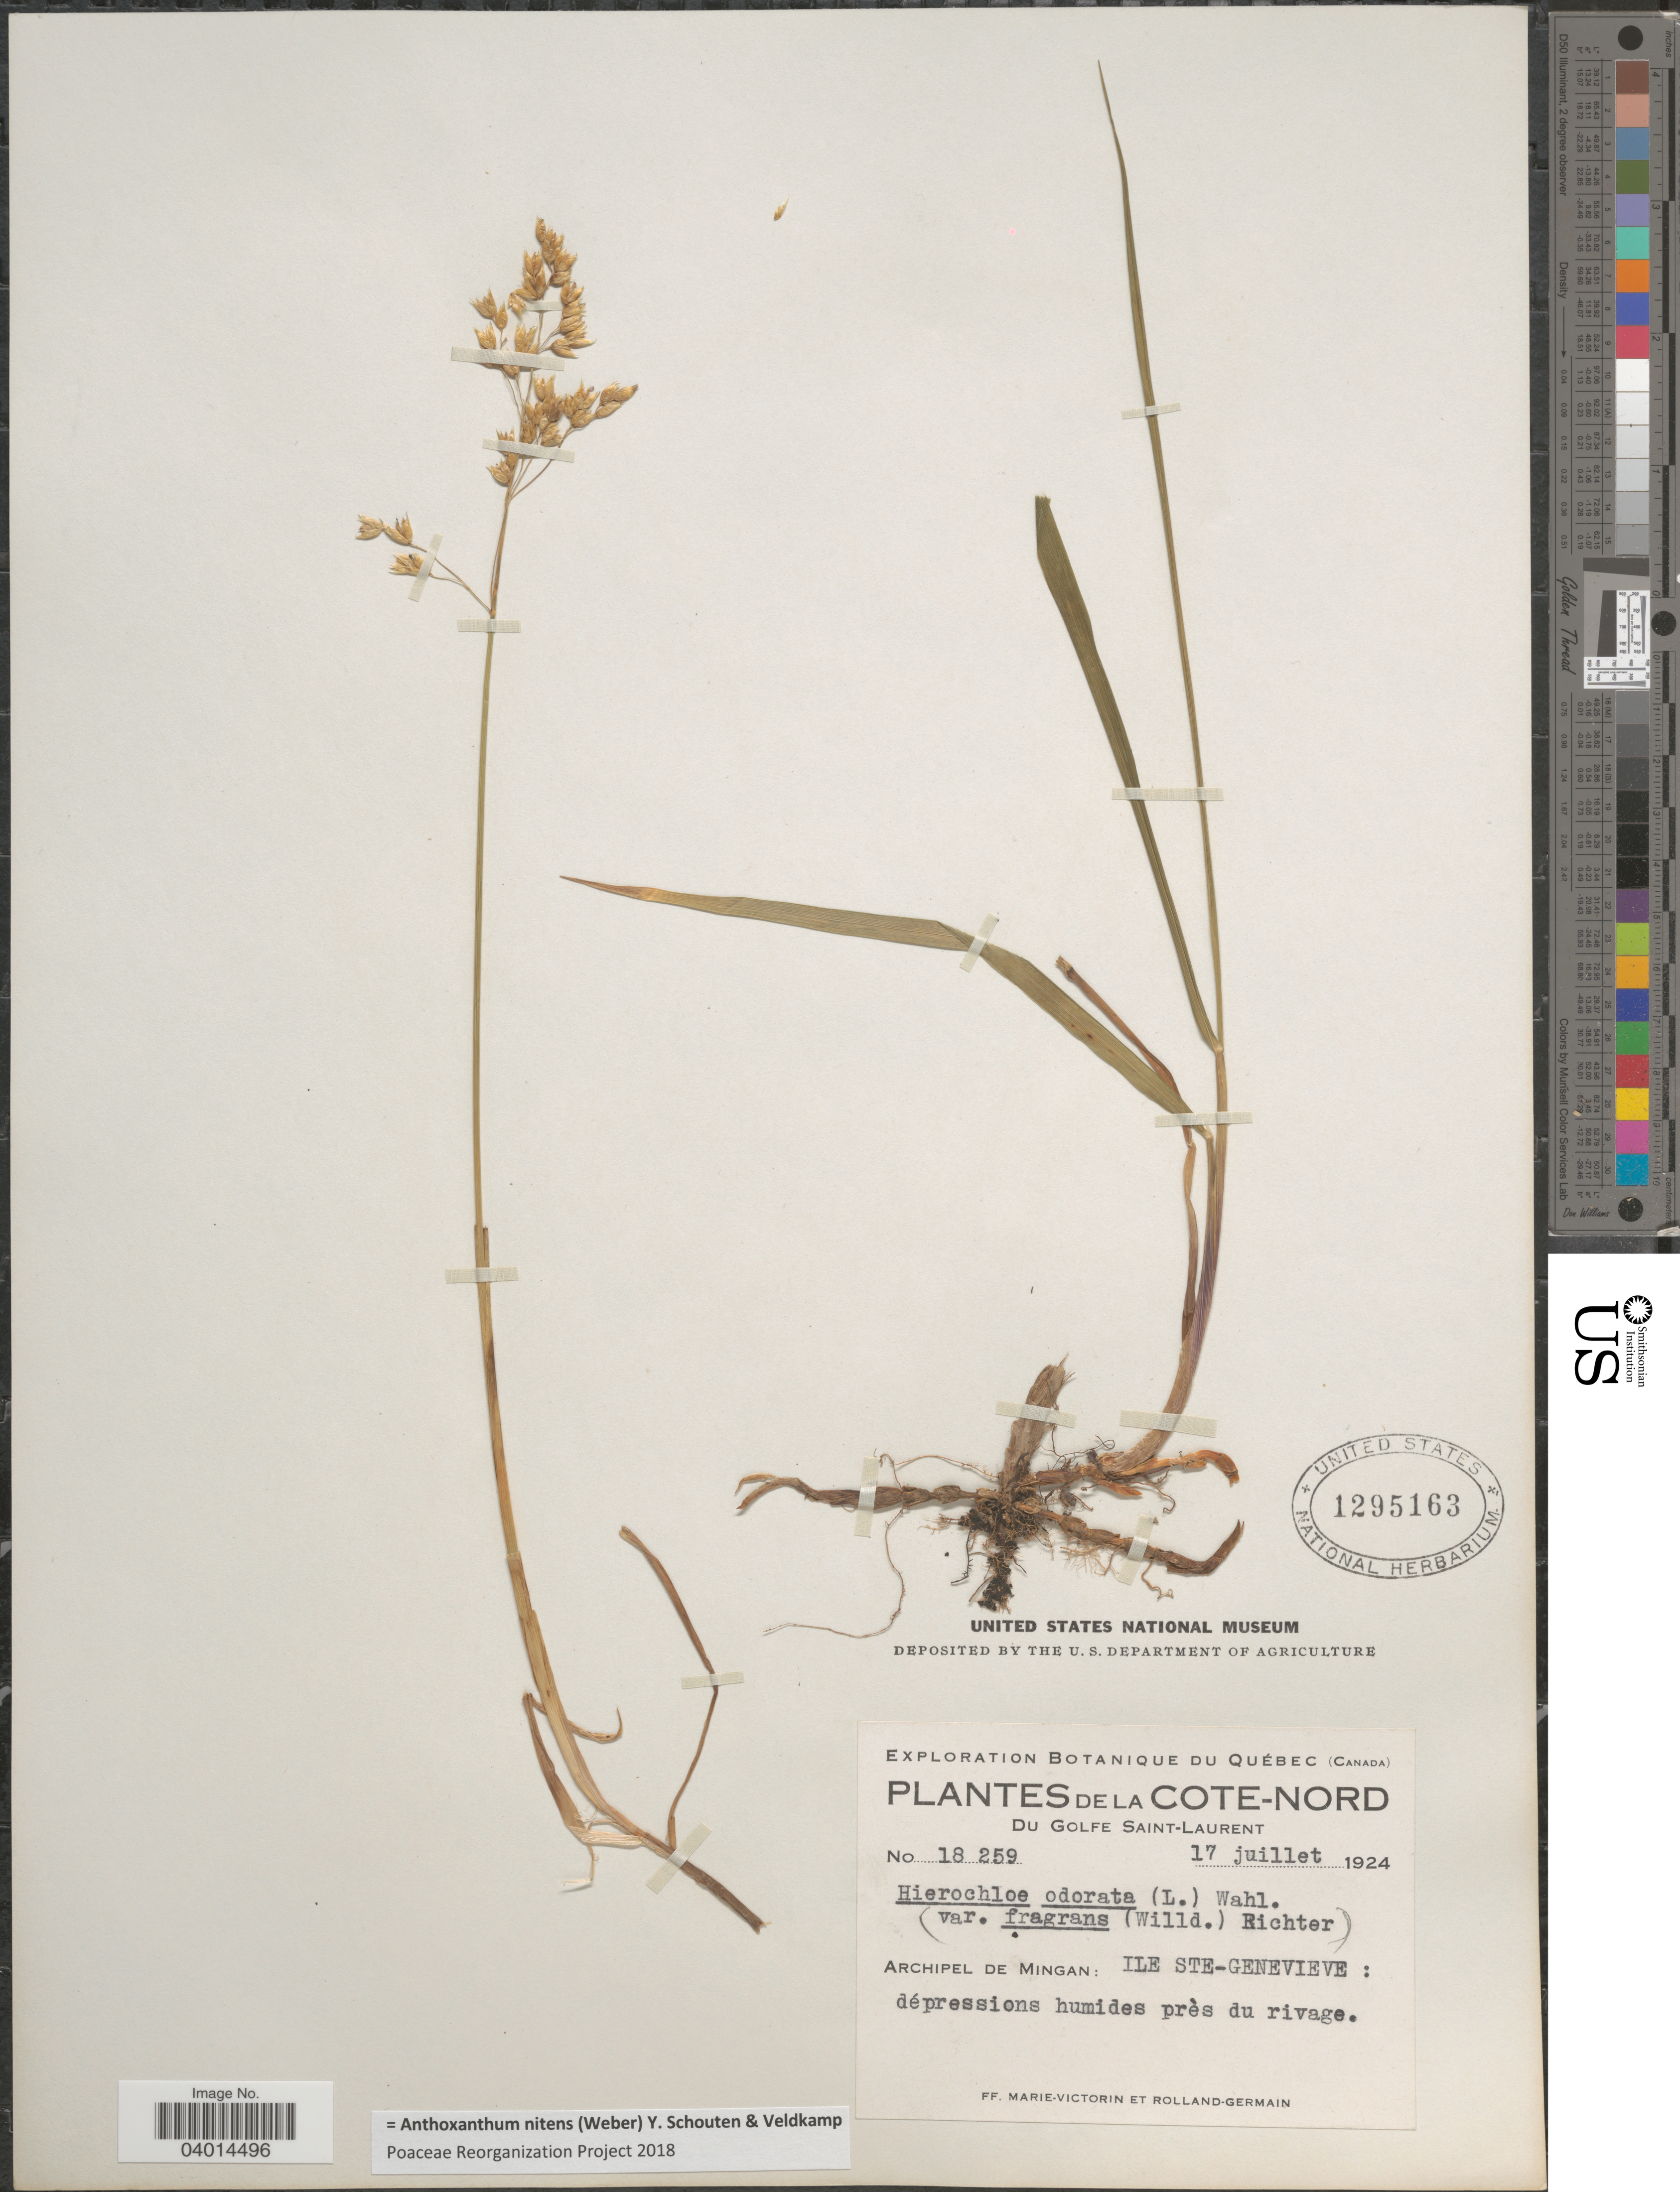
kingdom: Plantae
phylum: Tracheophyta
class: Liliopsida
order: Poales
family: Poaceae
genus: Anthoxanthum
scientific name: Anthoxanthum nitens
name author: (G.H. Weber) R.T.A. Schouten & Veldkamp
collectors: F. Marie-Victorin & Rolland-Germain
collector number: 18259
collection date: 1924-07-17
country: Canada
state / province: Quebec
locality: La Cote-Nord du Golfe Saint-Laurent. Archipel de Mingan: Ile Ste-Genevieve.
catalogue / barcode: US 1295163